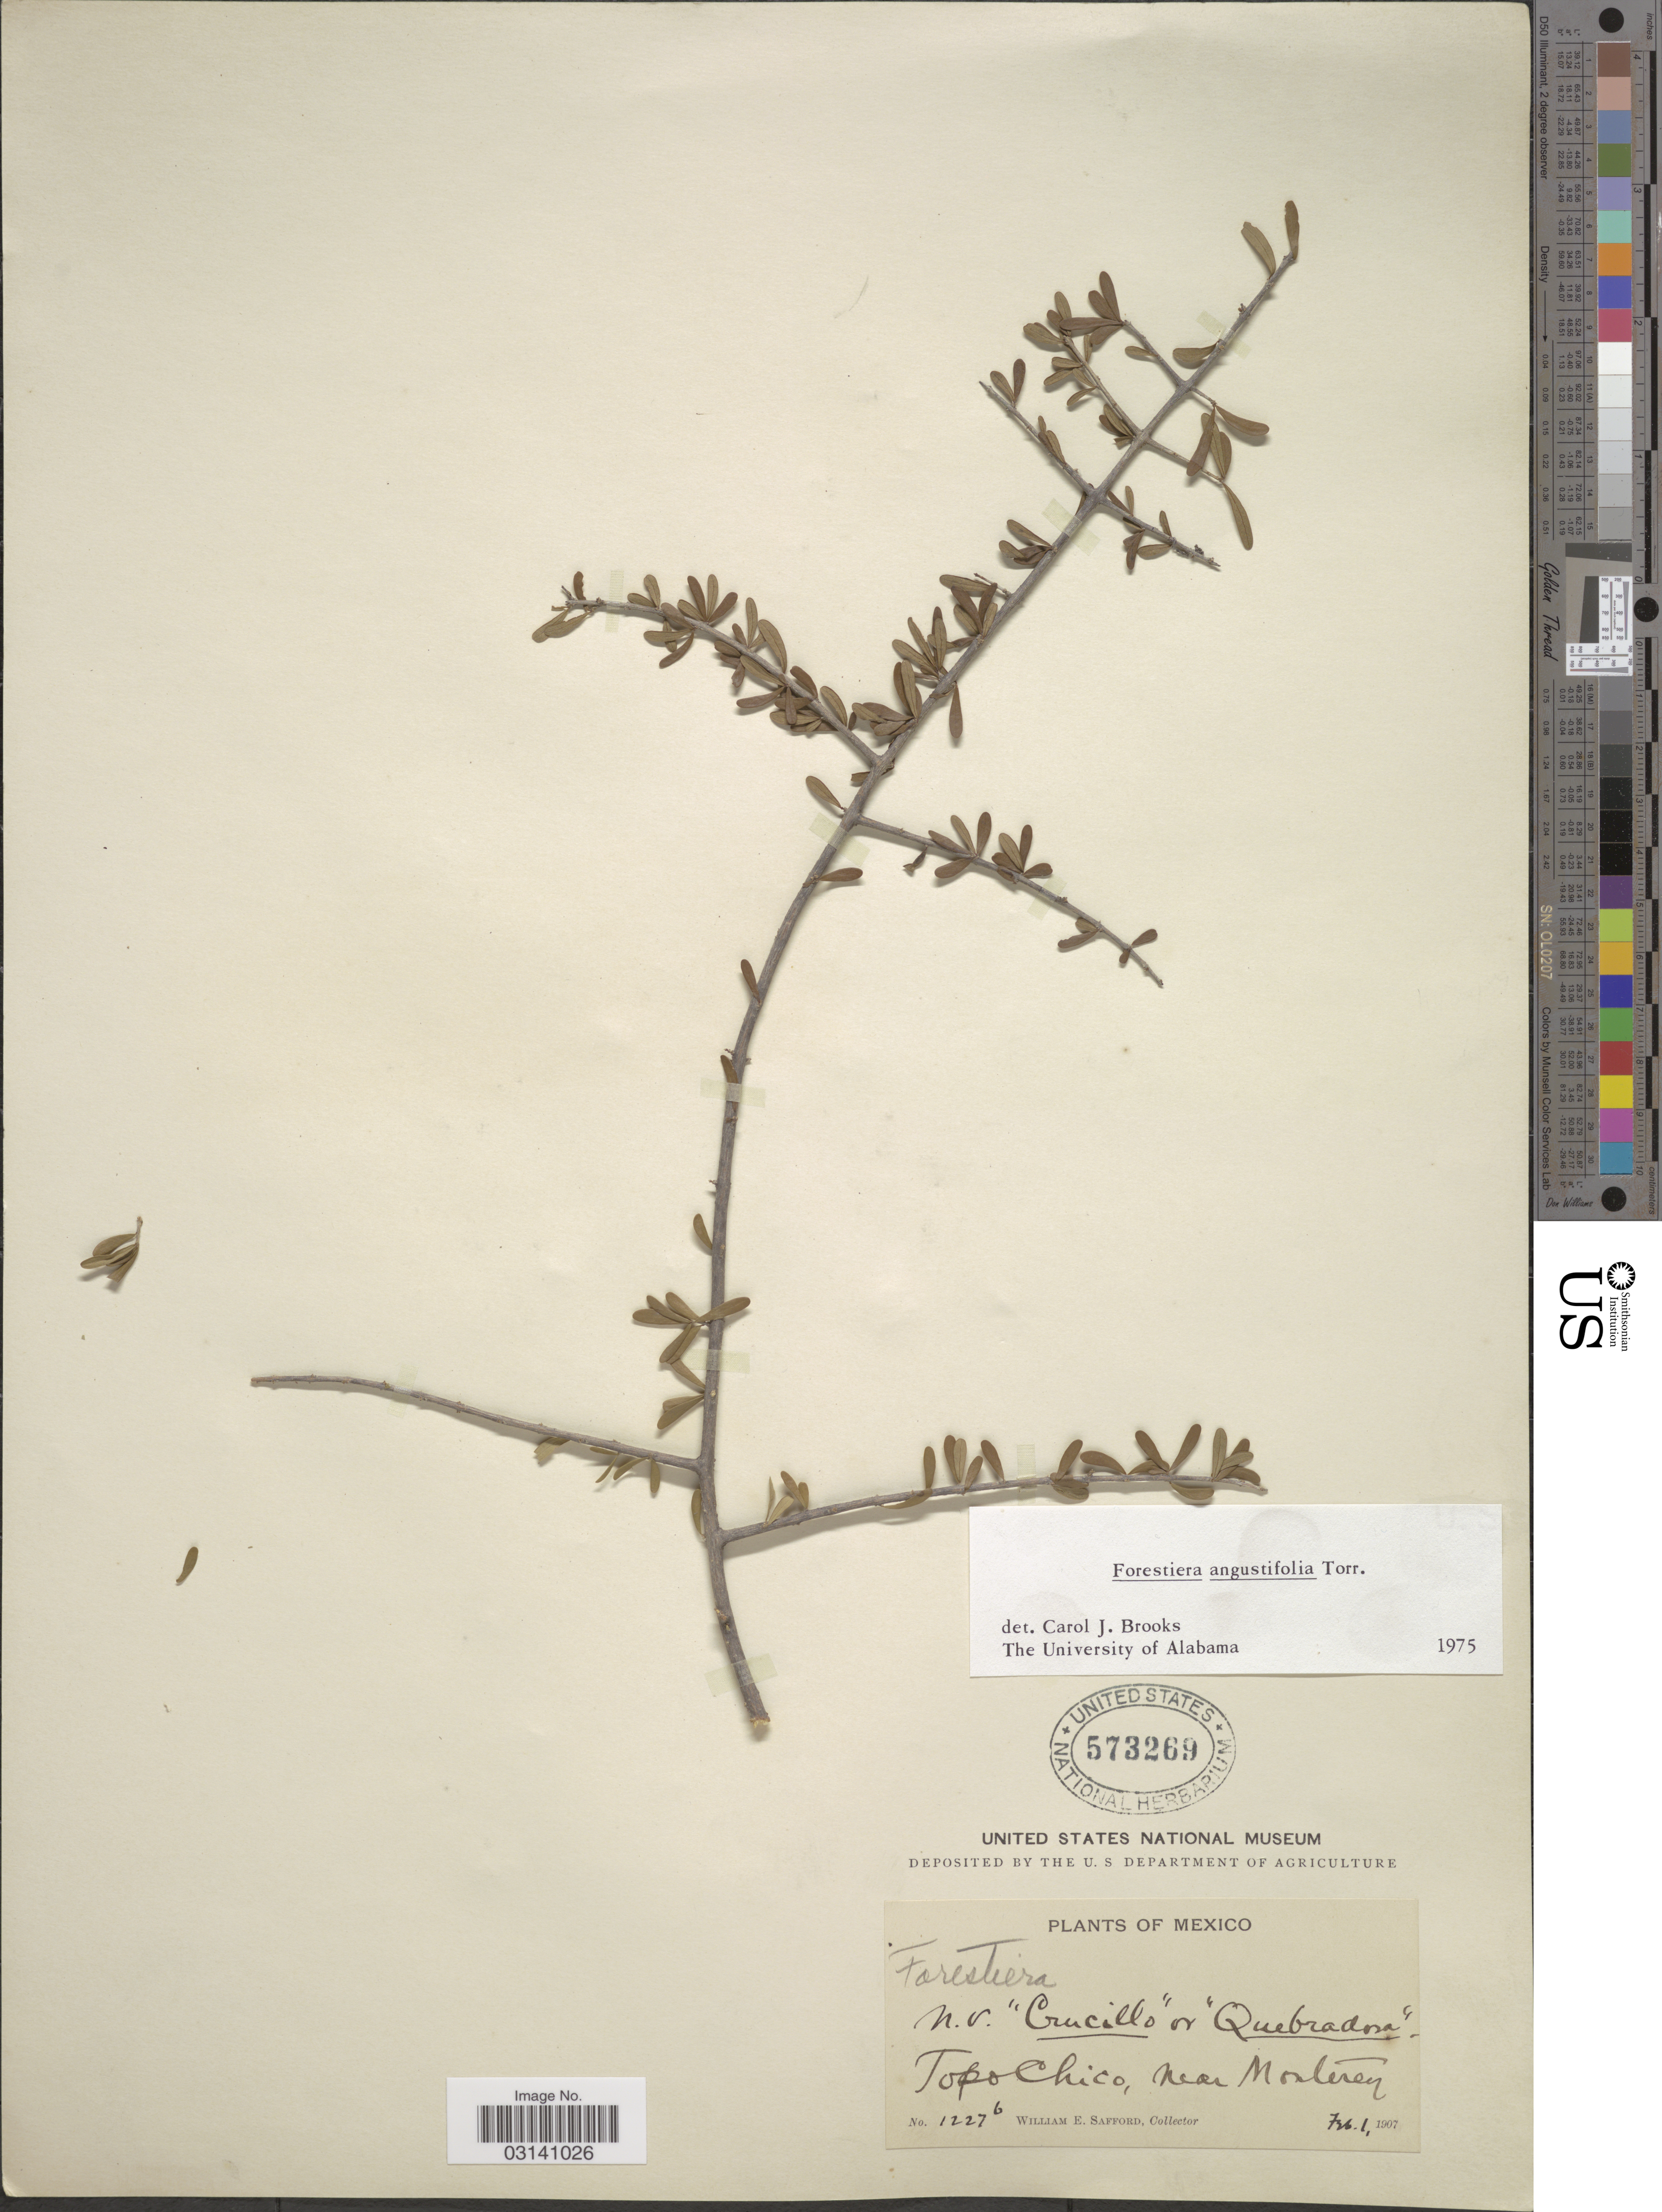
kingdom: Plantae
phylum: Tracheophyta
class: Magnoliopsida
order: Lamiales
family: Oleaceae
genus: Forestiera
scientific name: Forestiera angustifolia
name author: Torr.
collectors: W. E. Safford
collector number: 1227b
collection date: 1907-02-01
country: Mexico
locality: Topo Chico, near Monterey.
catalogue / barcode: US 573269